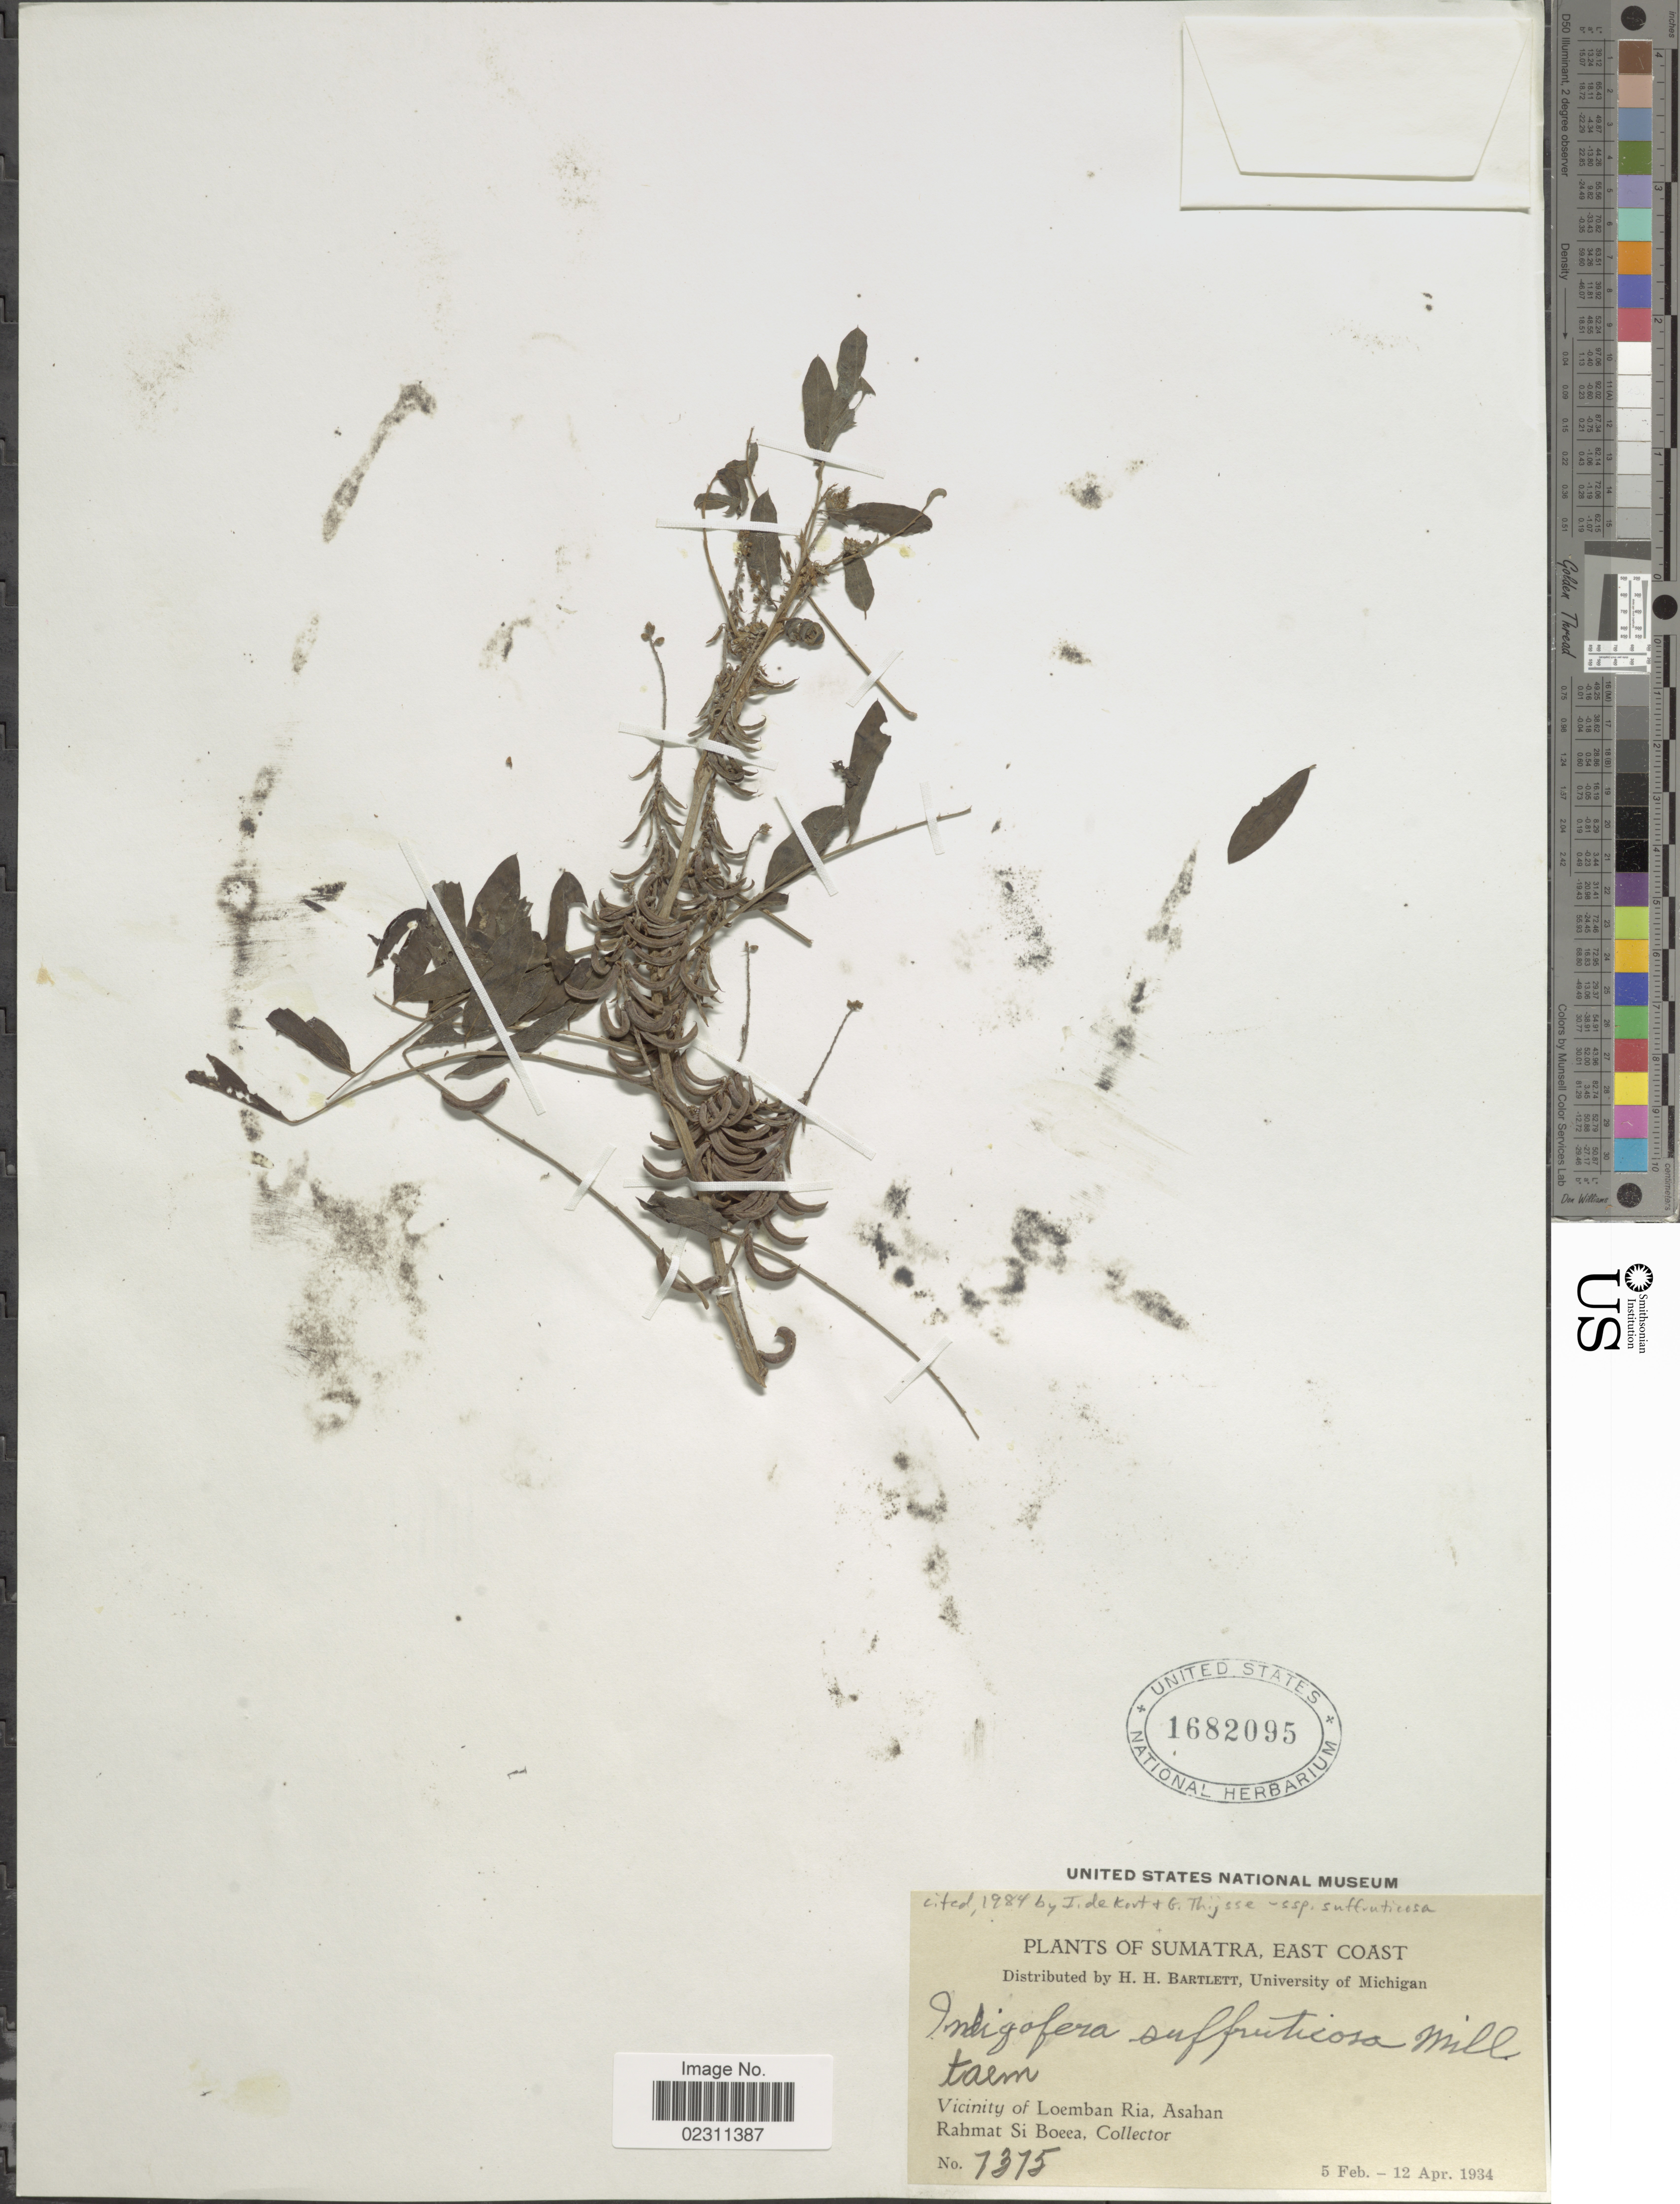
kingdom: Plantae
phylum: Tracheophyta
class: Magnoliopsida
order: Fabales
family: Fabaceae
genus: Indigofera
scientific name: Indigofera suffruticosa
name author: Mill.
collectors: Rahmat Si Boeea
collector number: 7375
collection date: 1934-02-05/1934-04-12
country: Indonesia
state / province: Sumatra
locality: East Coast. Vicinity of Loemban Ria, Asahan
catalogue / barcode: US 1682095